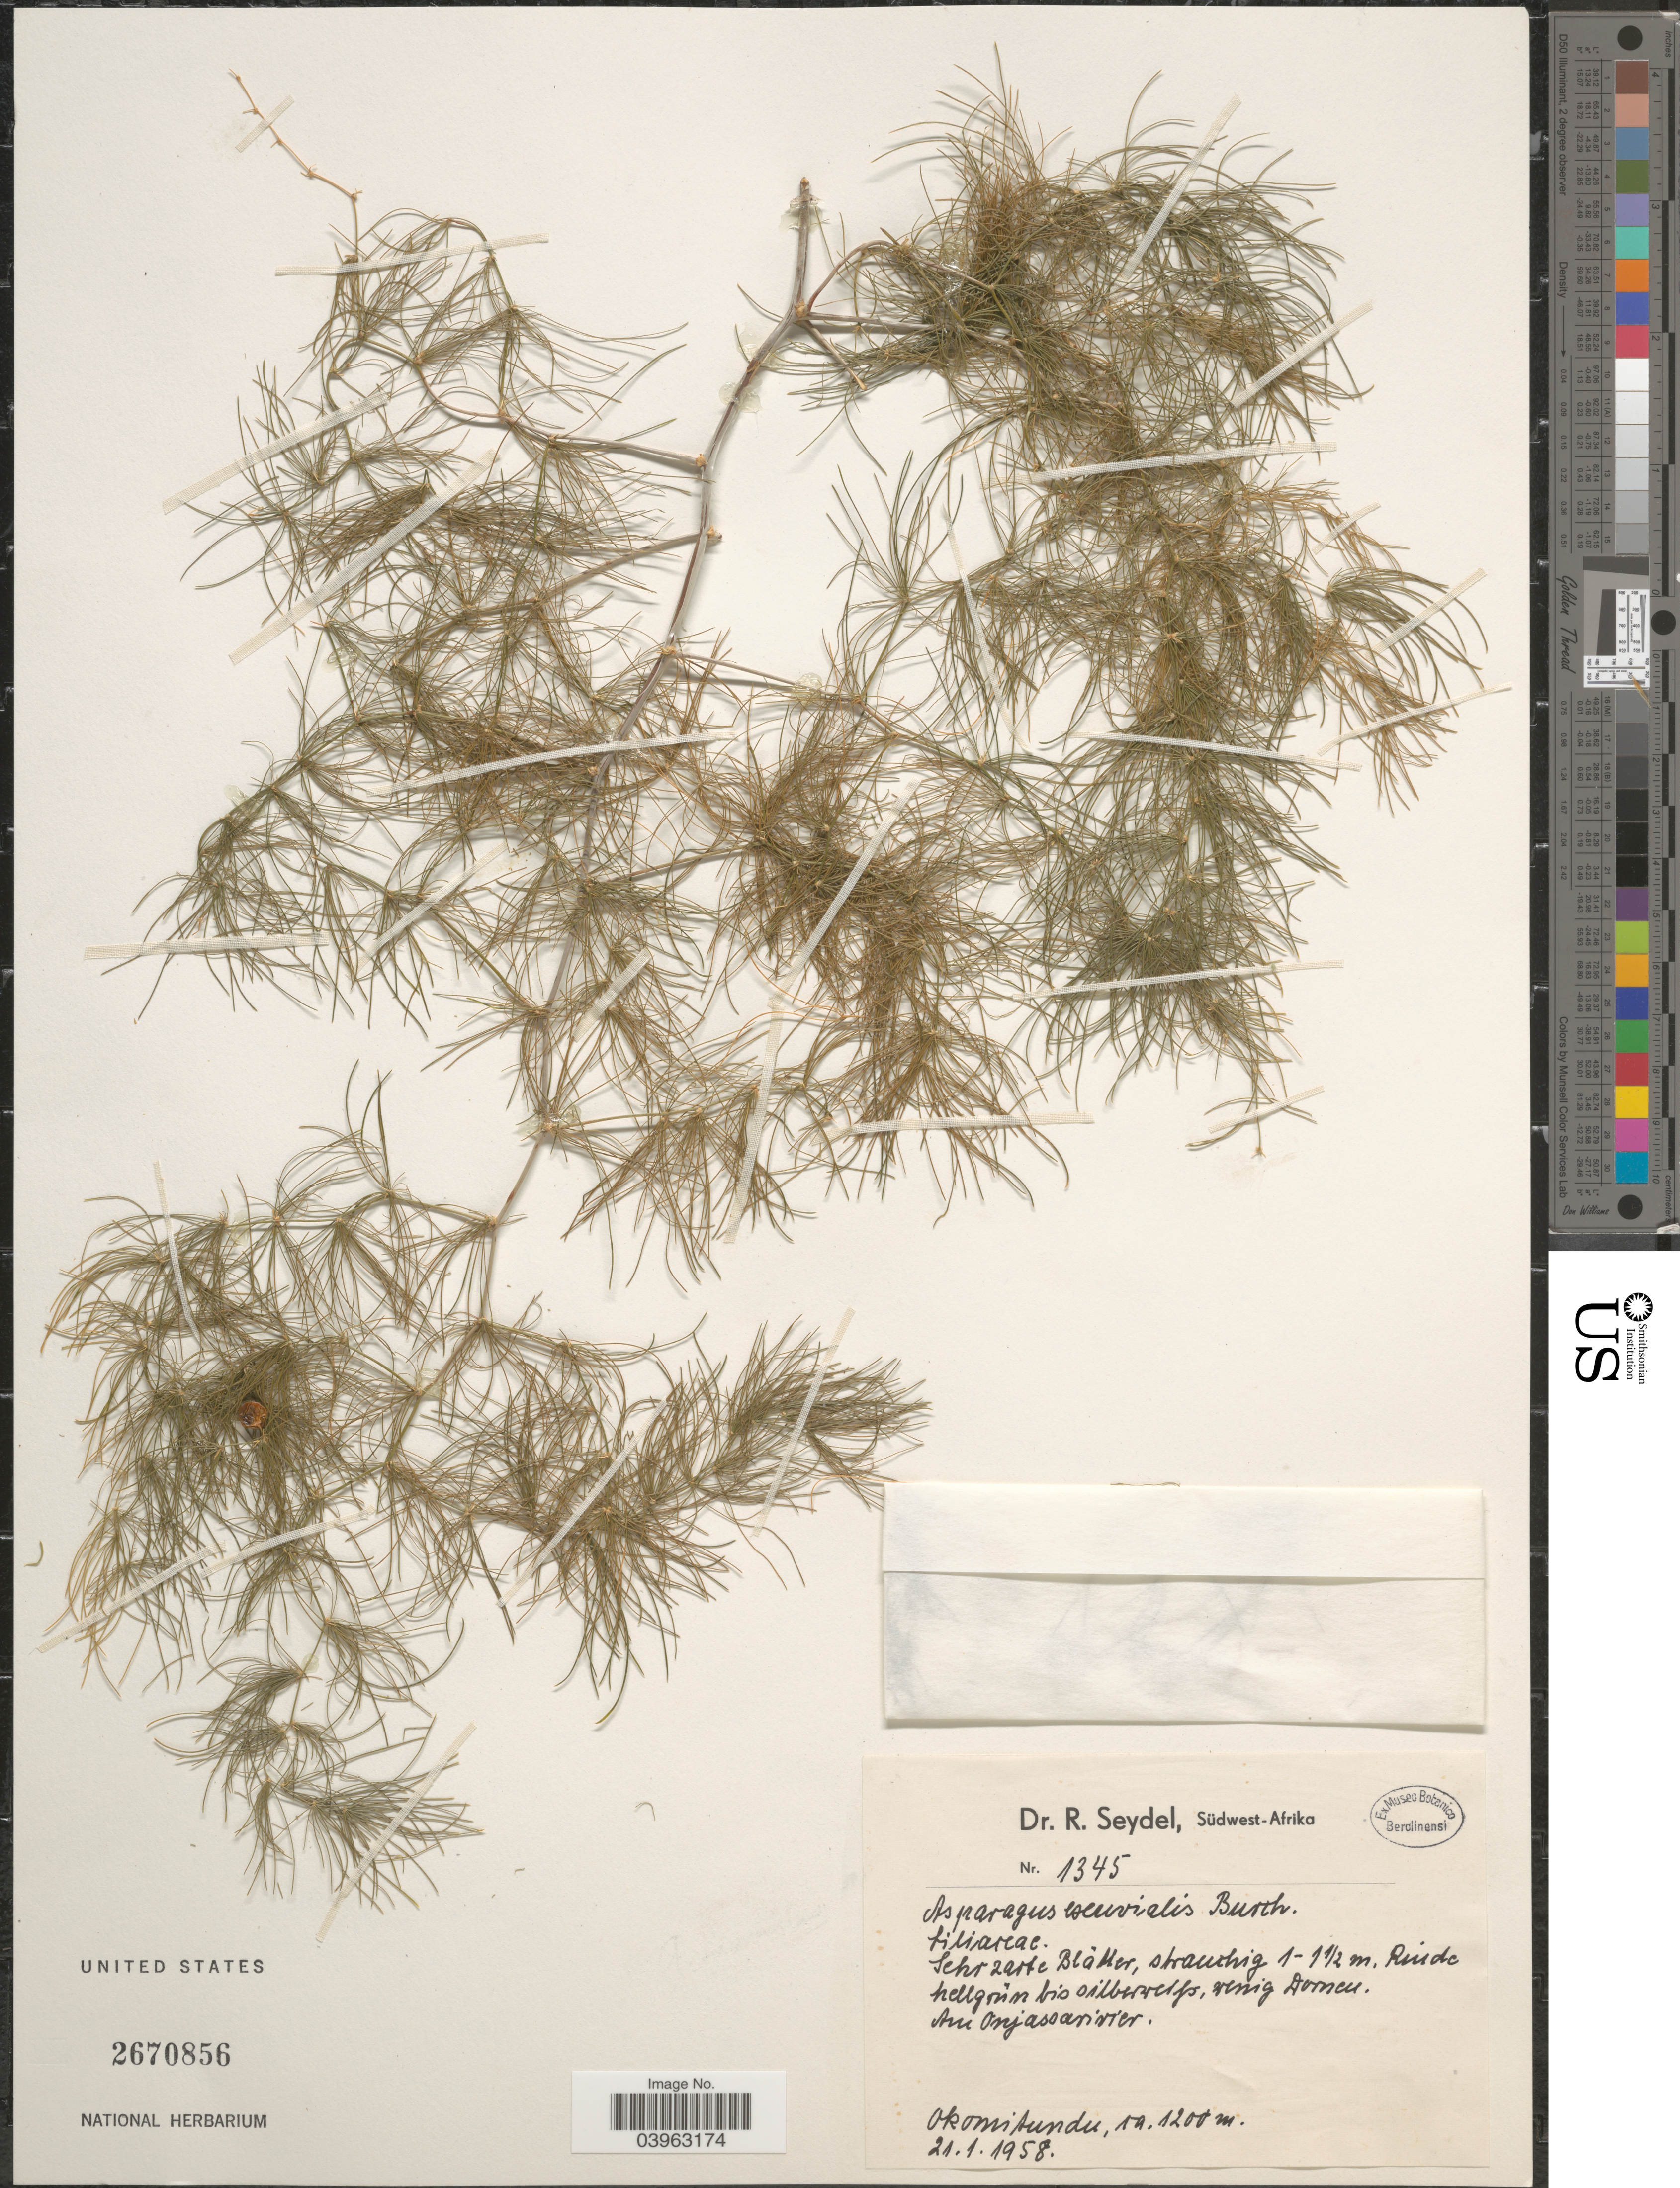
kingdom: Plantae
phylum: Tracheophyta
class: Liliopsida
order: Asparagales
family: Asparagaceae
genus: Asparagus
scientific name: Asparagus exuvialis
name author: Burch.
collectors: R. Seydel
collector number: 1345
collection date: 1958-01-21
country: Namibia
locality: Südwest-Afrika. Okomitundu.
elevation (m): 1200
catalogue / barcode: US 2670856